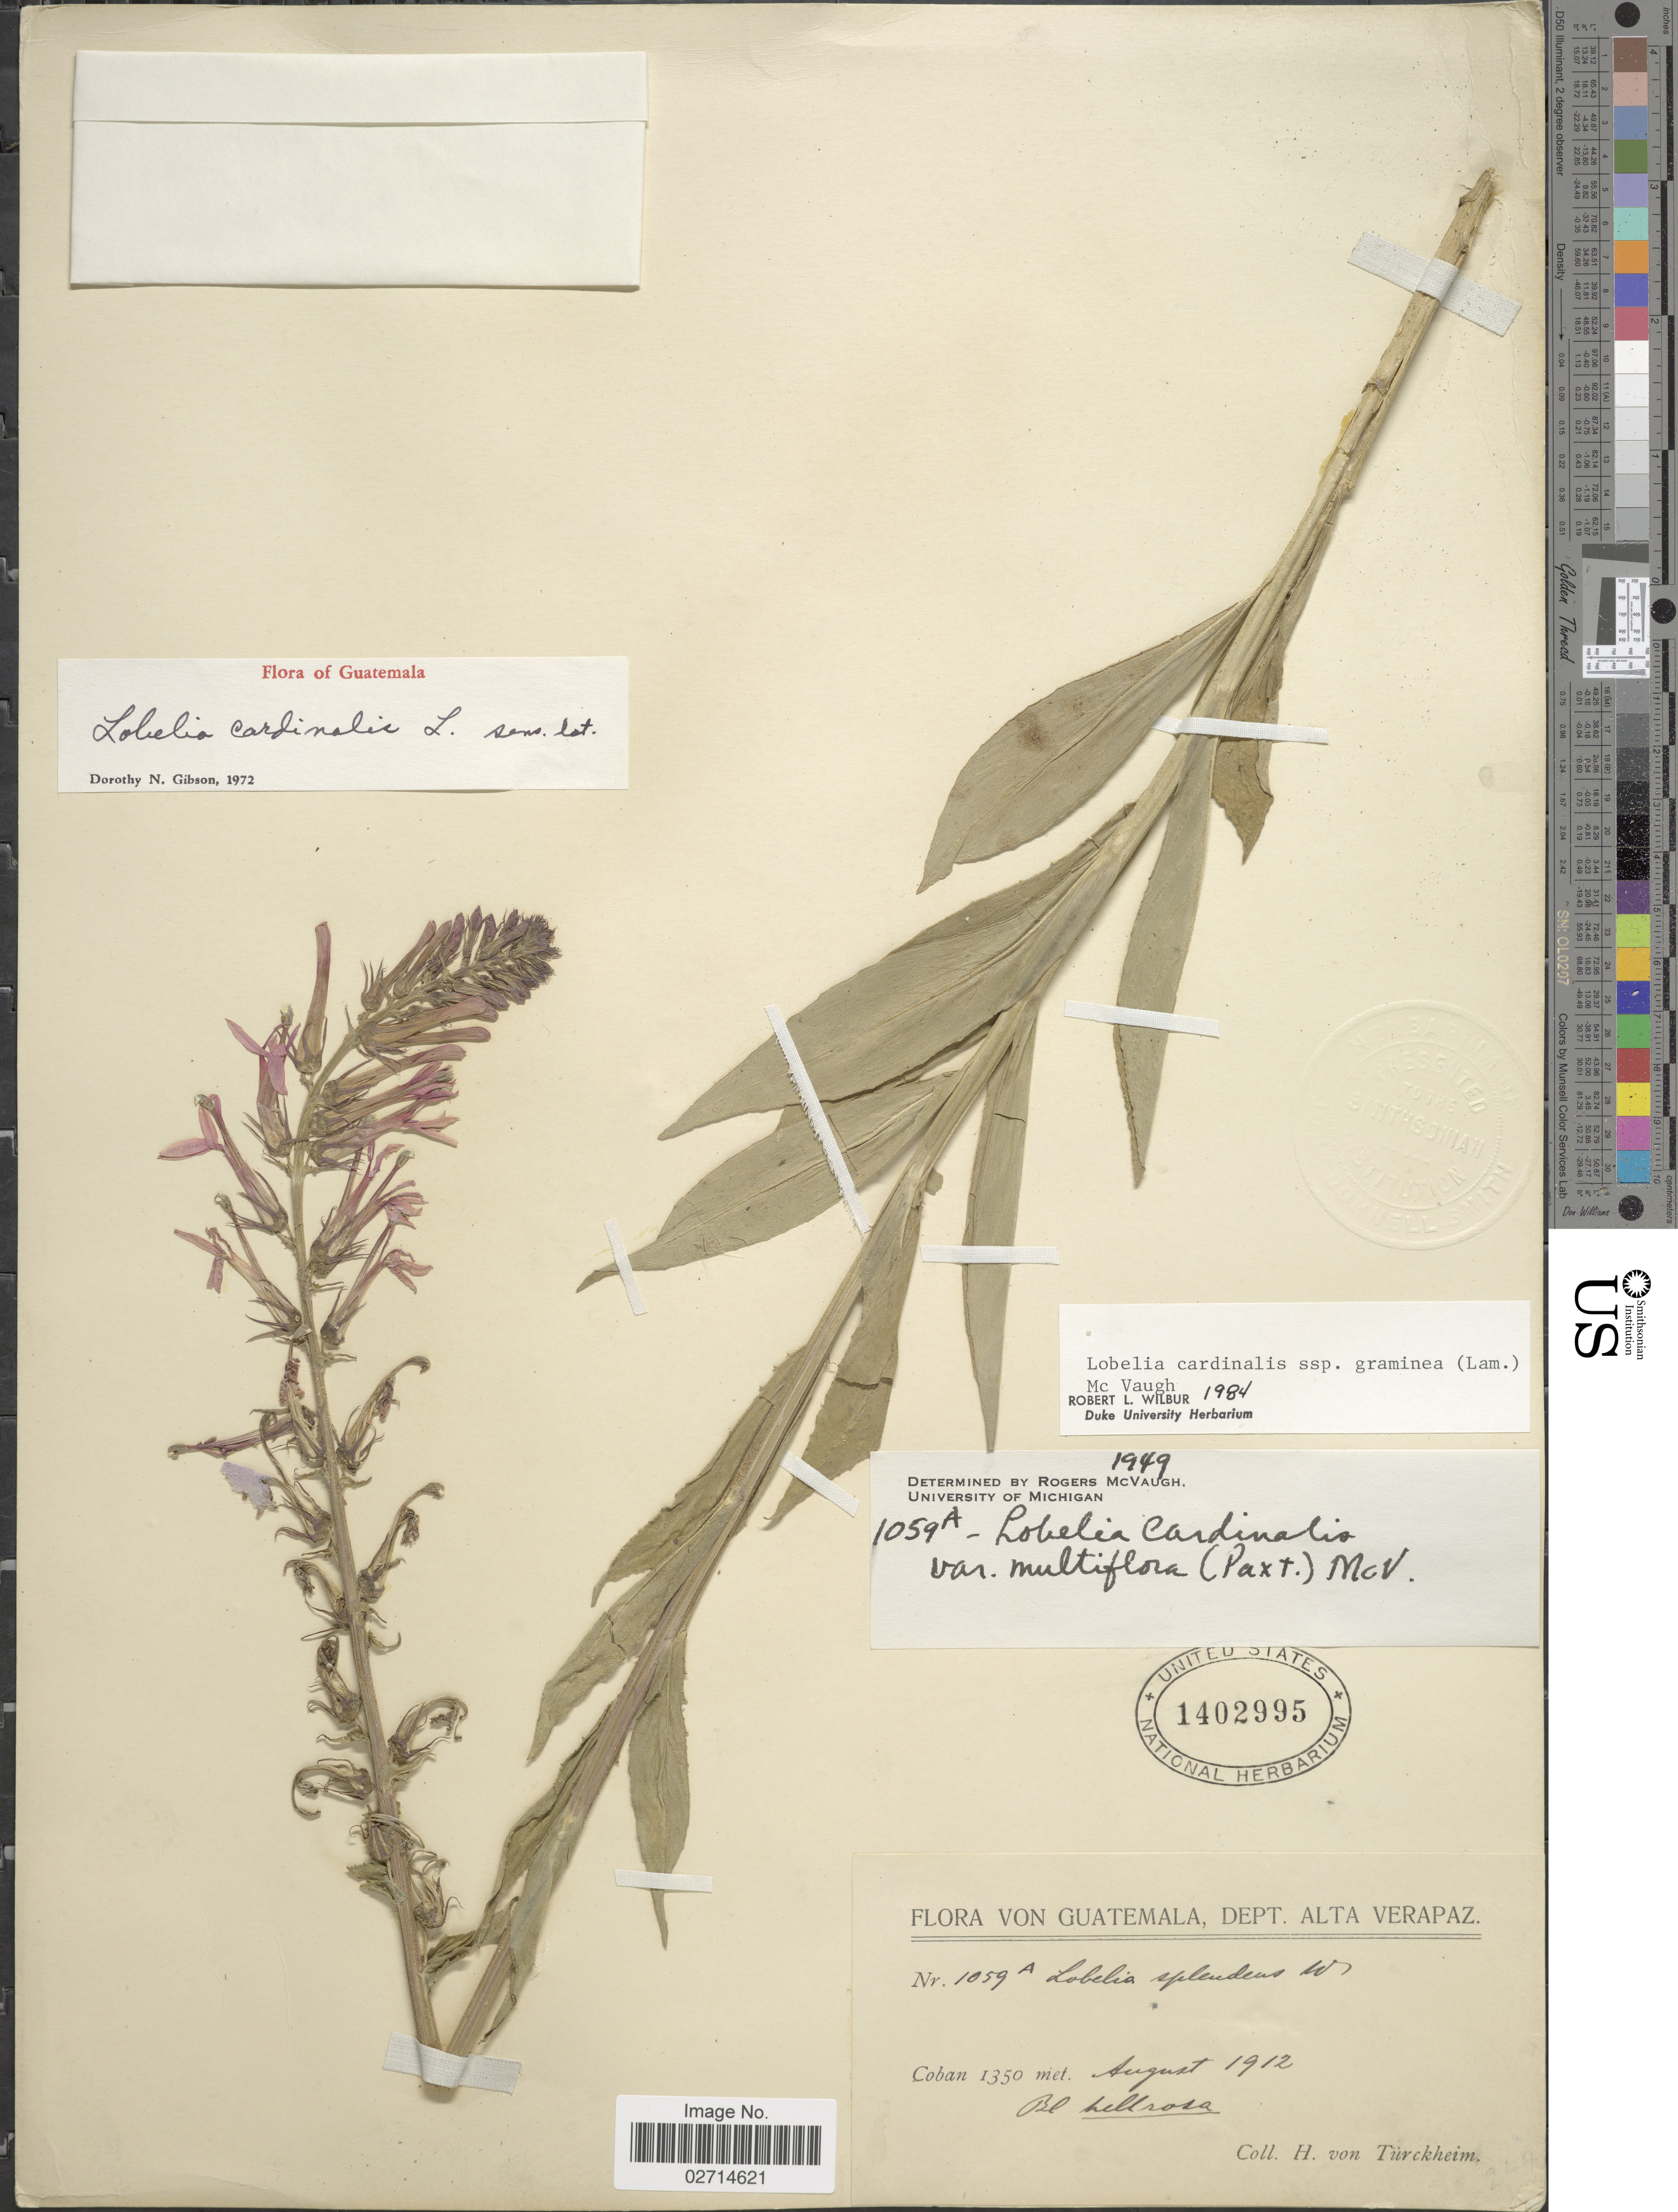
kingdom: Plantae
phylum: Tracheophyta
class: Magnoliopsida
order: Asterales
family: Campanulaceae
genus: Lobelia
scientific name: Lobelia cardinalis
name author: L.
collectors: H. von Türckheim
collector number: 1059A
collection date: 1912-08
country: Guatemala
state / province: Alta Verapaz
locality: Dept. Alta Verapaz. Coban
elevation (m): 1350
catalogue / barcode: US 1402995